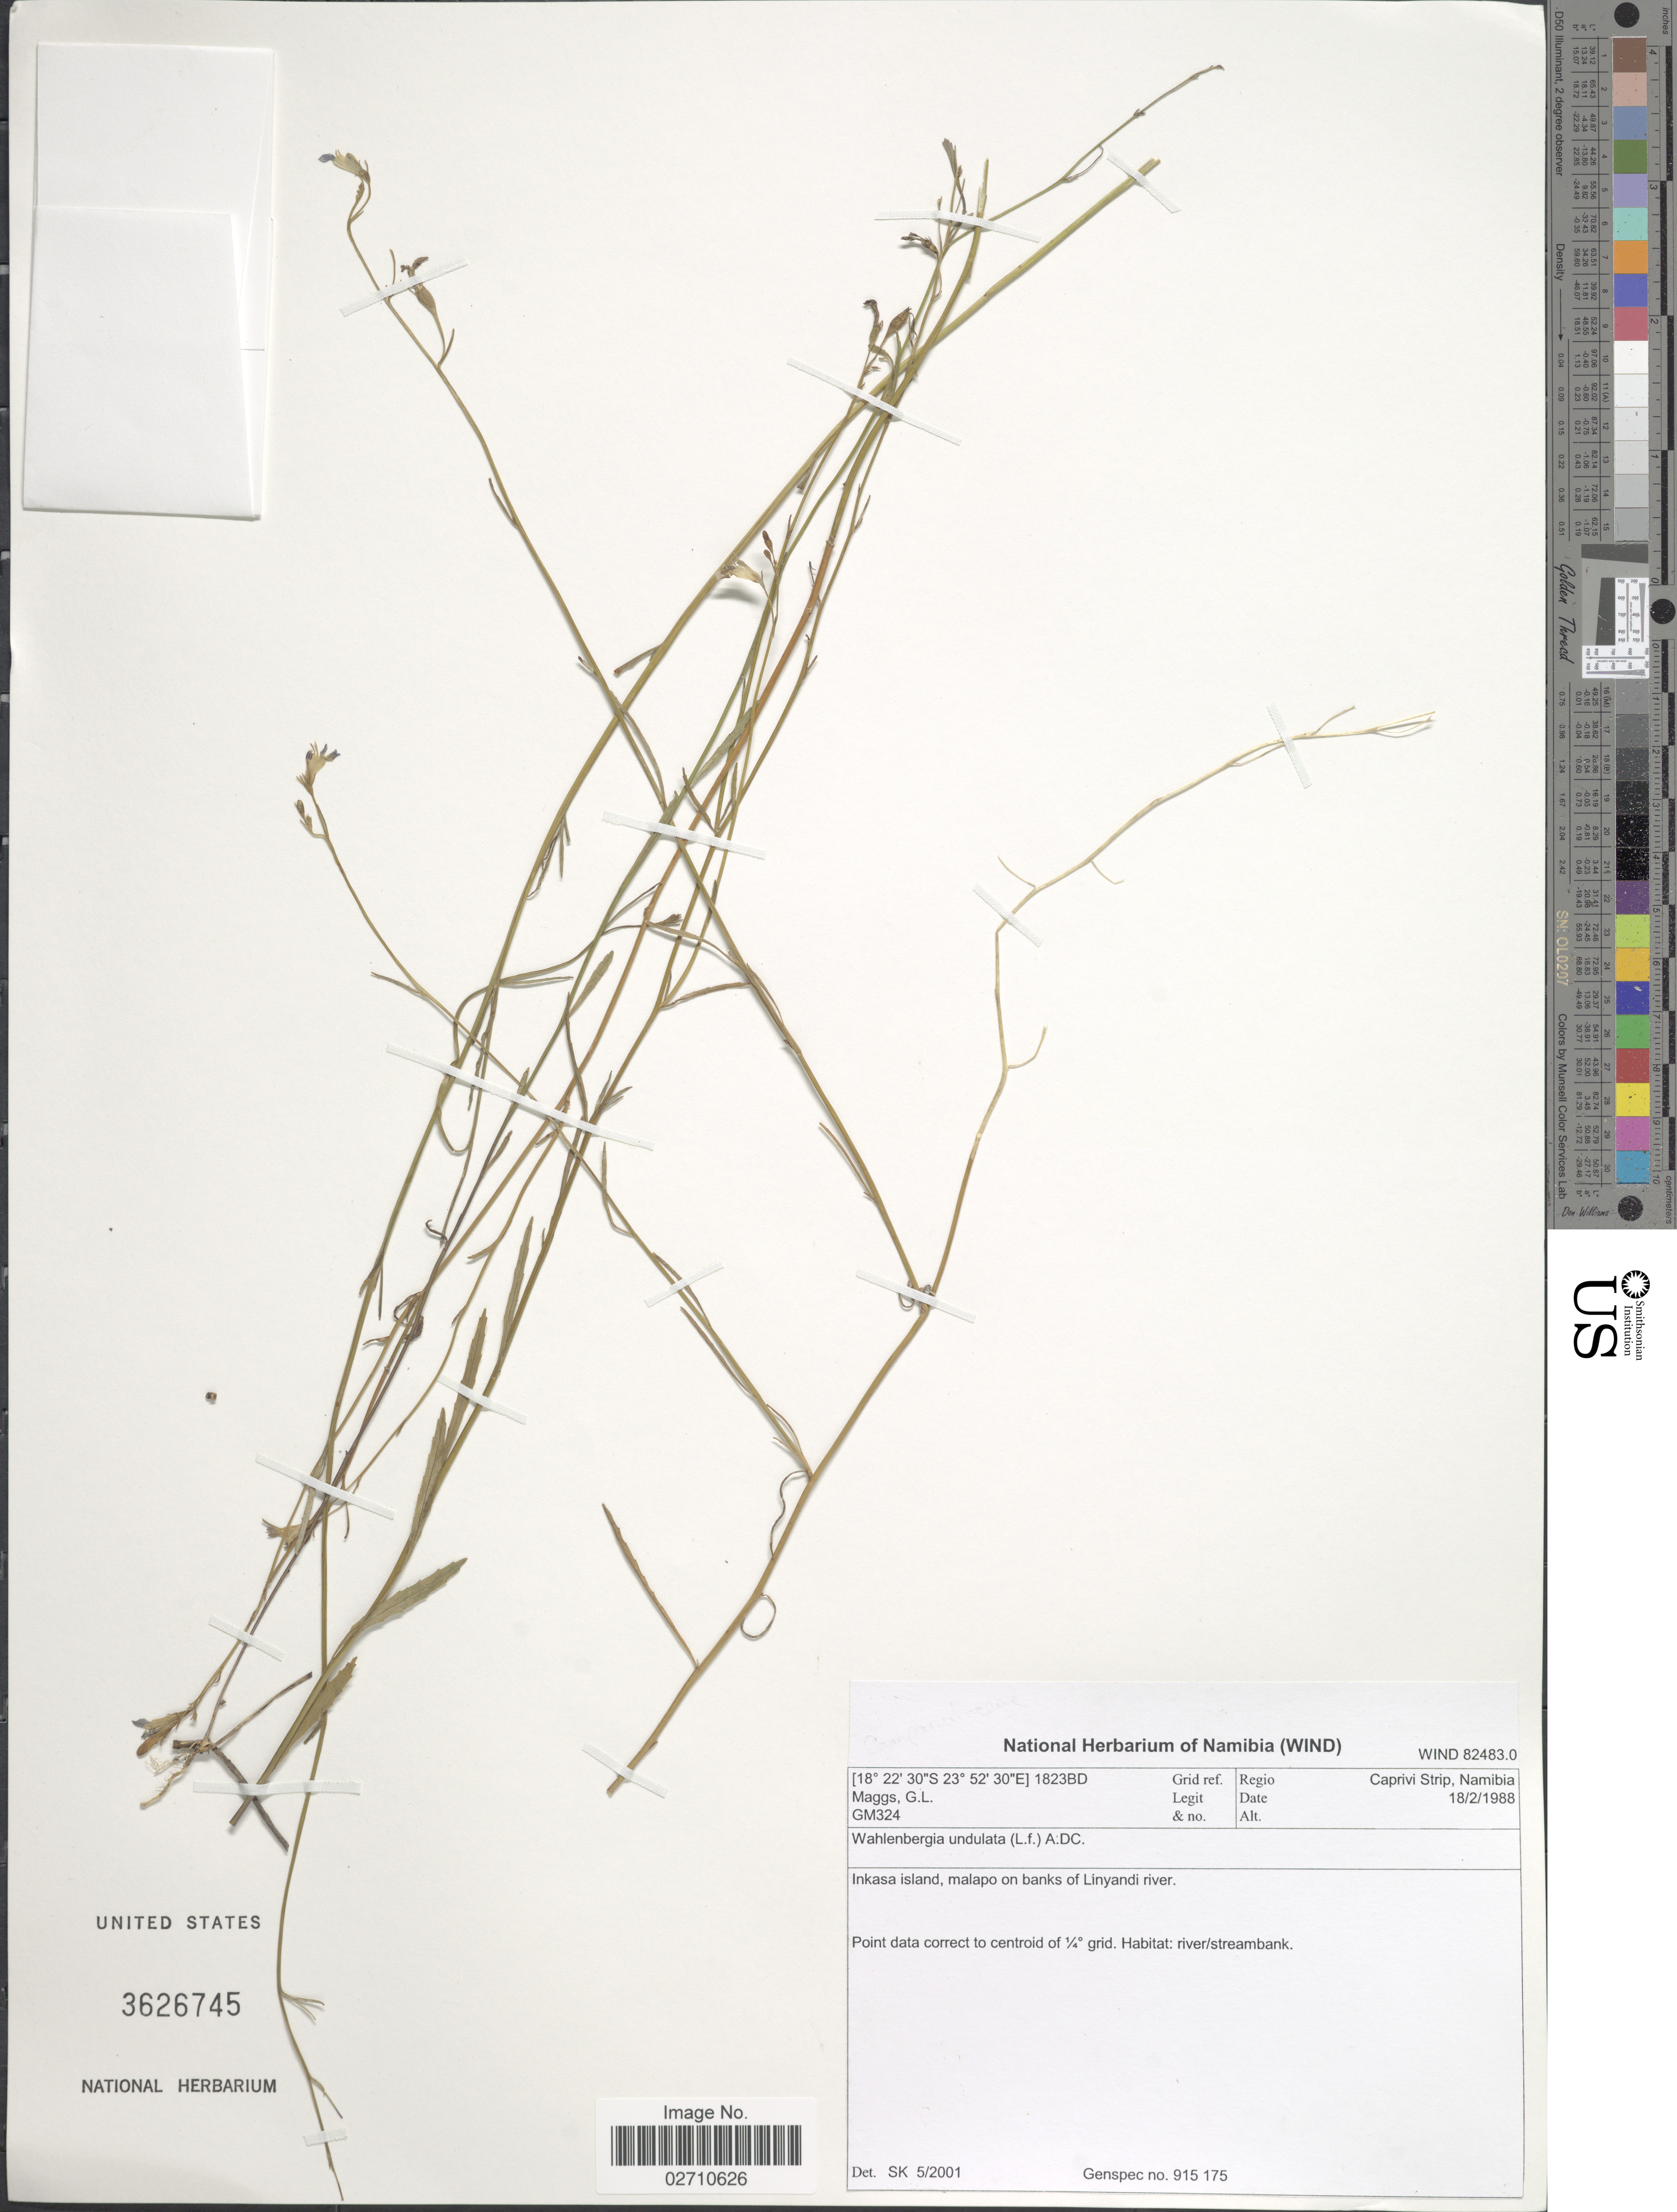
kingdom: Plantae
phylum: Tracheophyta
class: Magnoliopsida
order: Asterales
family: Campanulaceae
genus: Wahlenbergia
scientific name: Wahlenbergia undulata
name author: (L. f.) A. DC.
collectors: G. Maggs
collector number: GM324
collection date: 1988-02-18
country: Namibia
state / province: Caprivi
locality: Caprivi Strip, Inkasa island, malapo on banks of Linyandi river 1823BD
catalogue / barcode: US 3626745